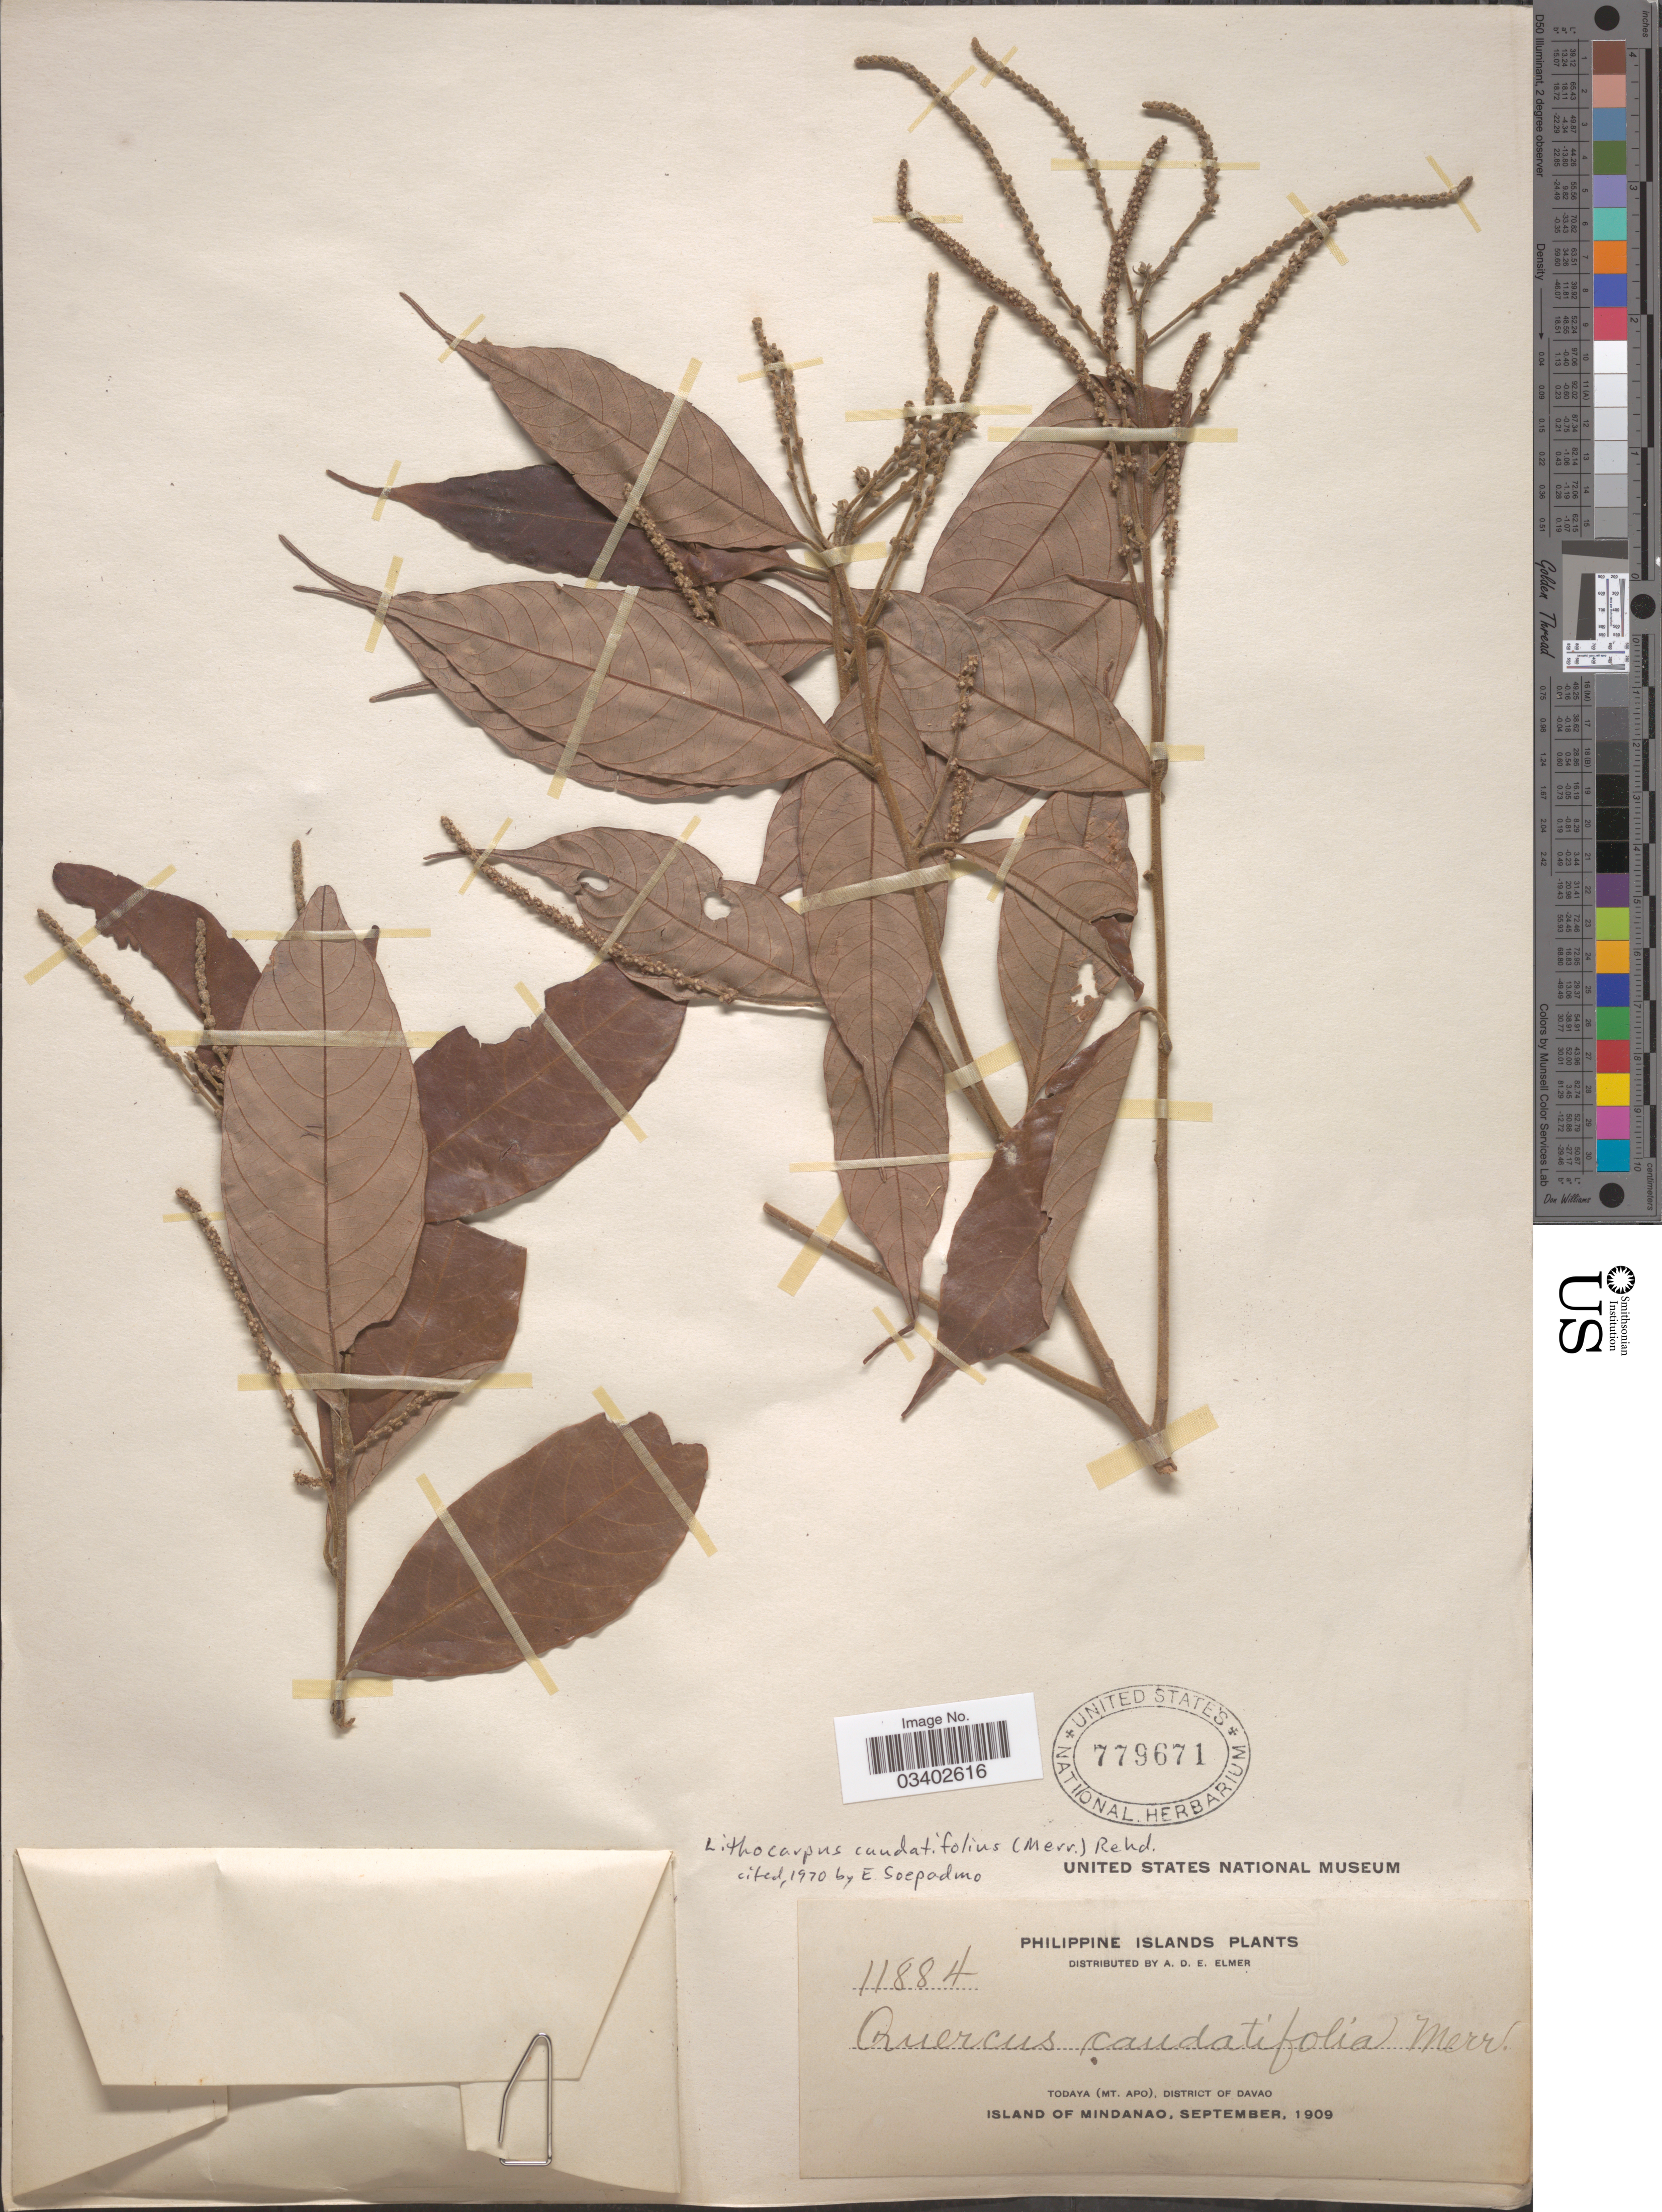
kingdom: Plantae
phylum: Tracheophyta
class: Magnoliopsida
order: Fagales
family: Fagaceae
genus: Lithocarpus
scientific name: Lithocarpus caudatifolius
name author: (Merr.) Rehder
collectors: A. D. E. Elmer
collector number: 11884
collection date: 1909-09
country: Philippines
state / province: Davao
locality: Todaya (Mt. Apo), District of Davao. Island of Mindanao.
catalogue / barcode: US 779671